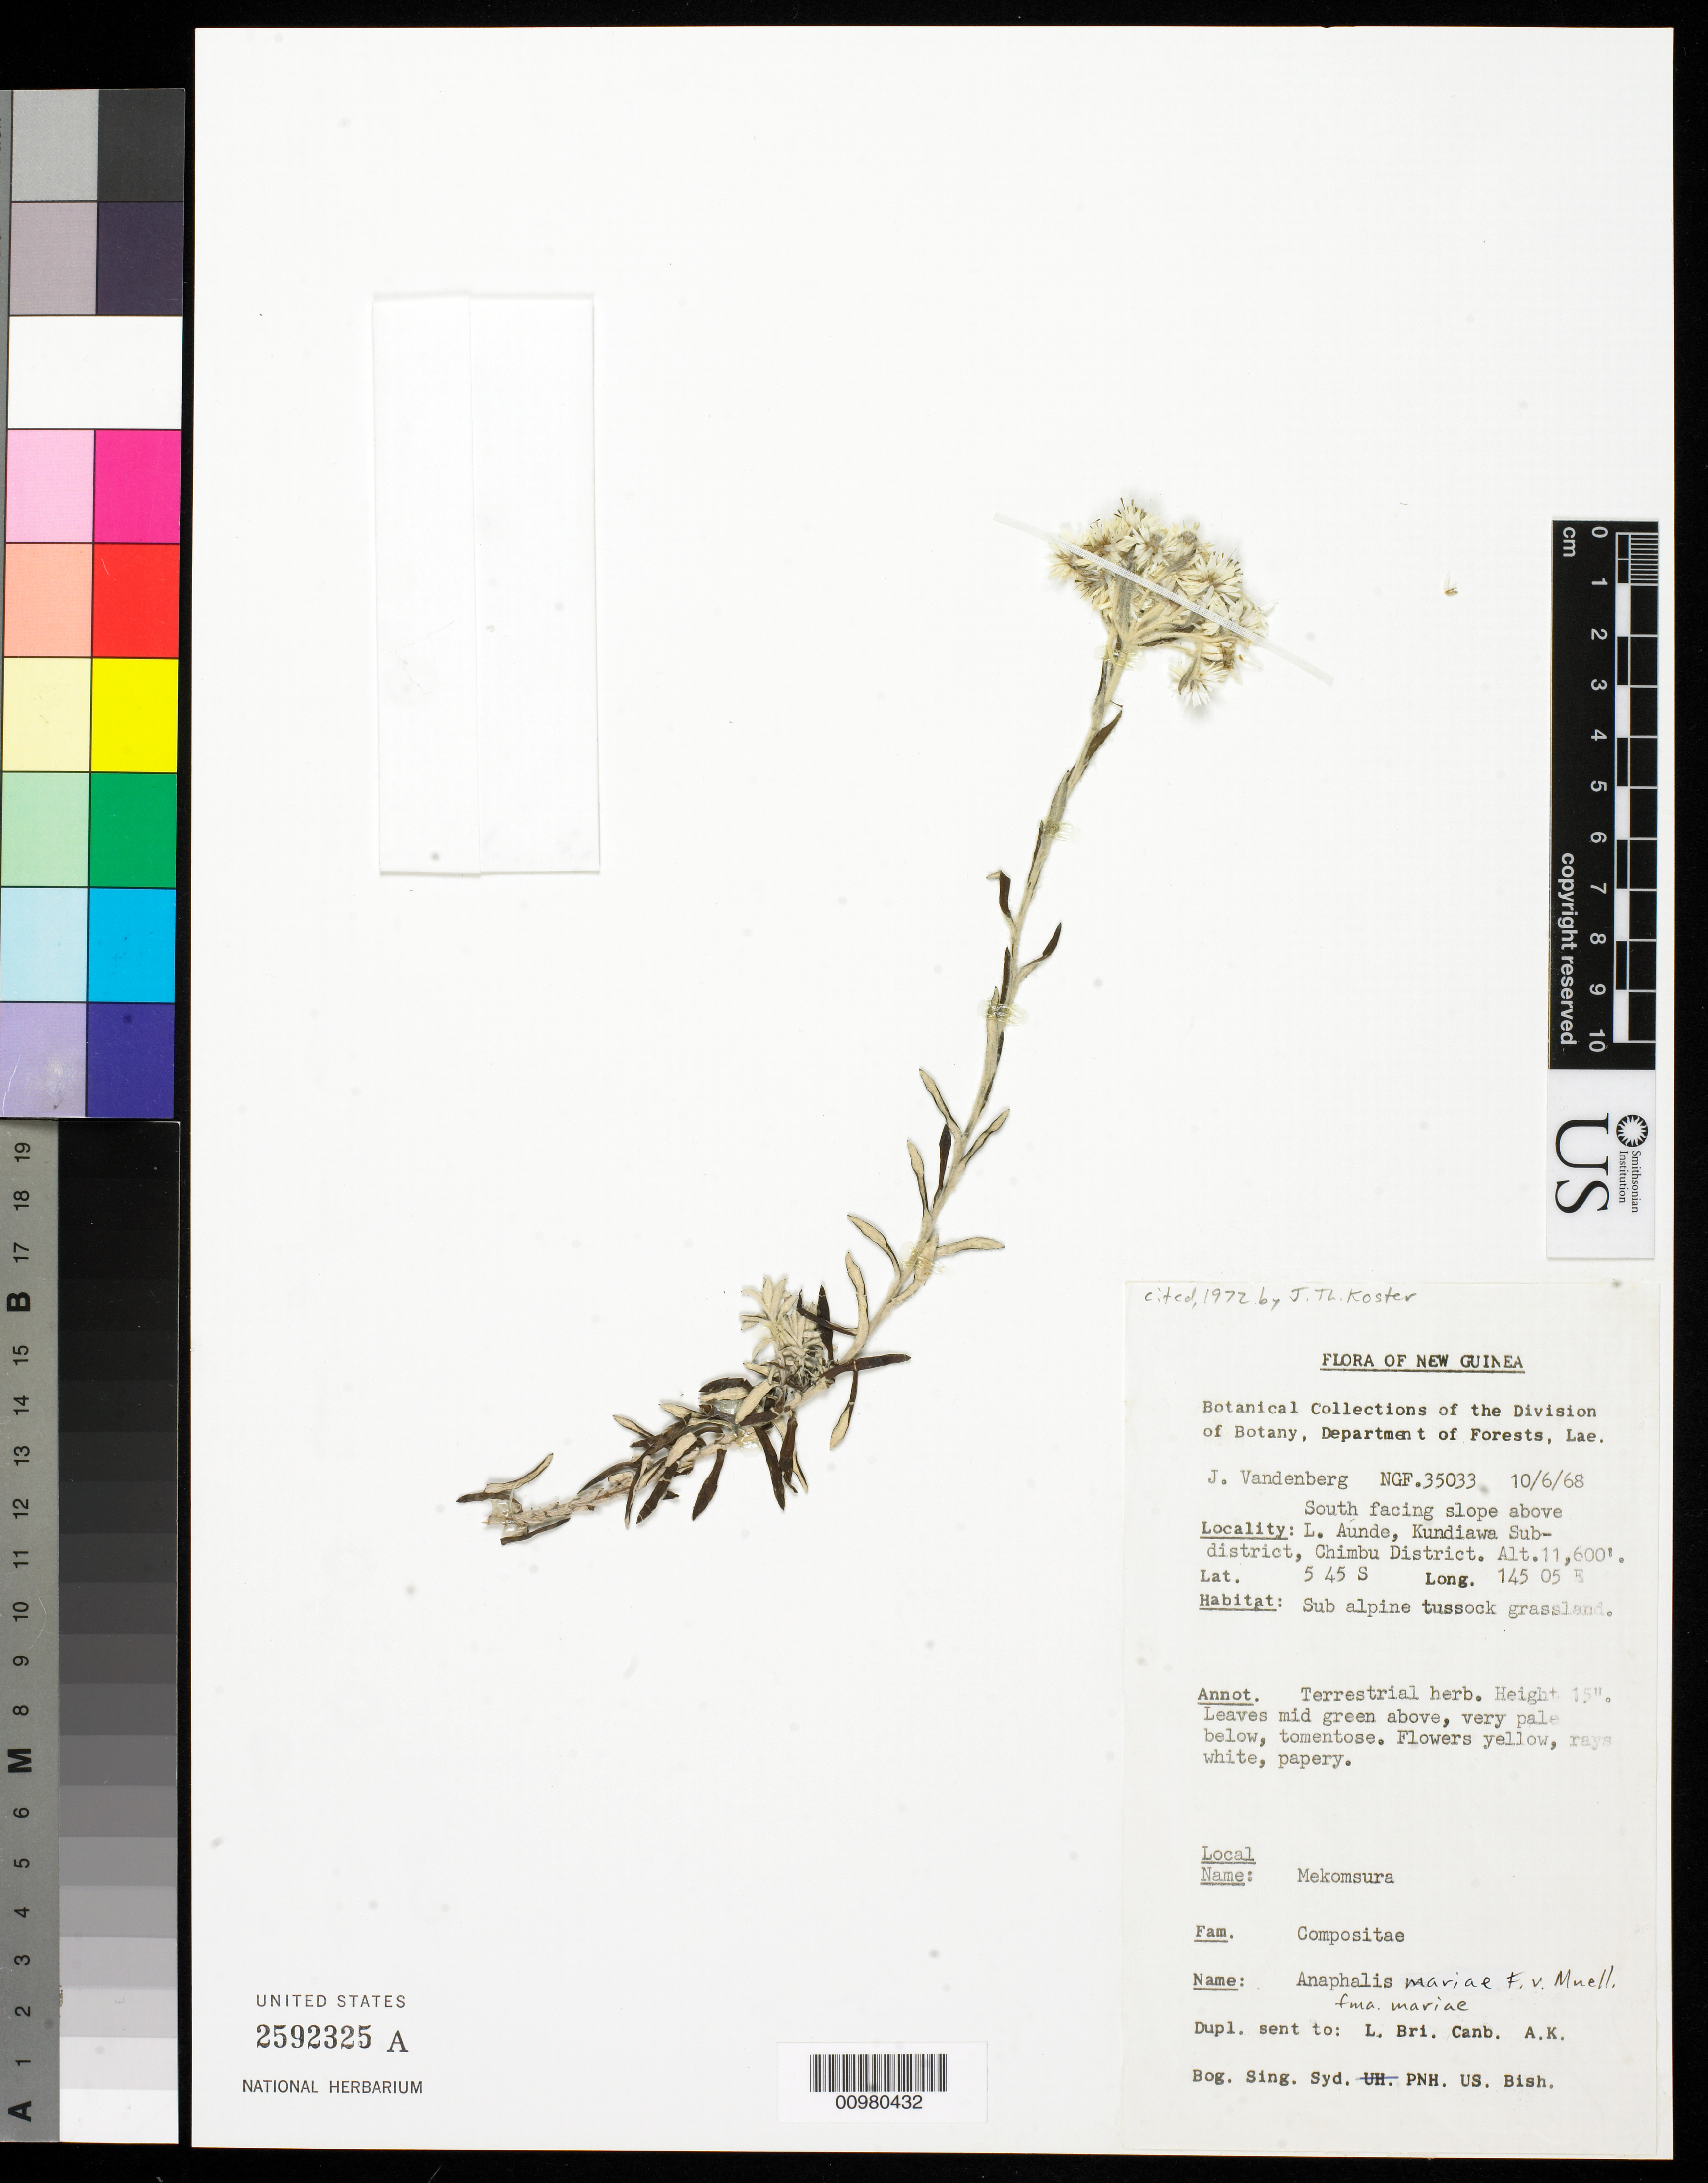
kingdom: Plantae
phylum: Tracheophyta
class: Magnoliopsida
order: Asterales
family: Asteraceae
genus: Anaphalis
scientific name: Anaphalis mariae f. mariae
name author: F. Muell.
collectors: J. Van Enberg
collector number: NGF 35033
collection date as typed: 10 Jun 1968 or 06 Oct 1968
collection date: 1968-06-10 or 1968-10-06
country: Papua New Guinea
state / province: Chimbu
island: New Guinea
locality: South facing slope above L. Aunde, Kundiawa sub-district.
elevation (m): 3536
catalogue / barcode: US 2592325A